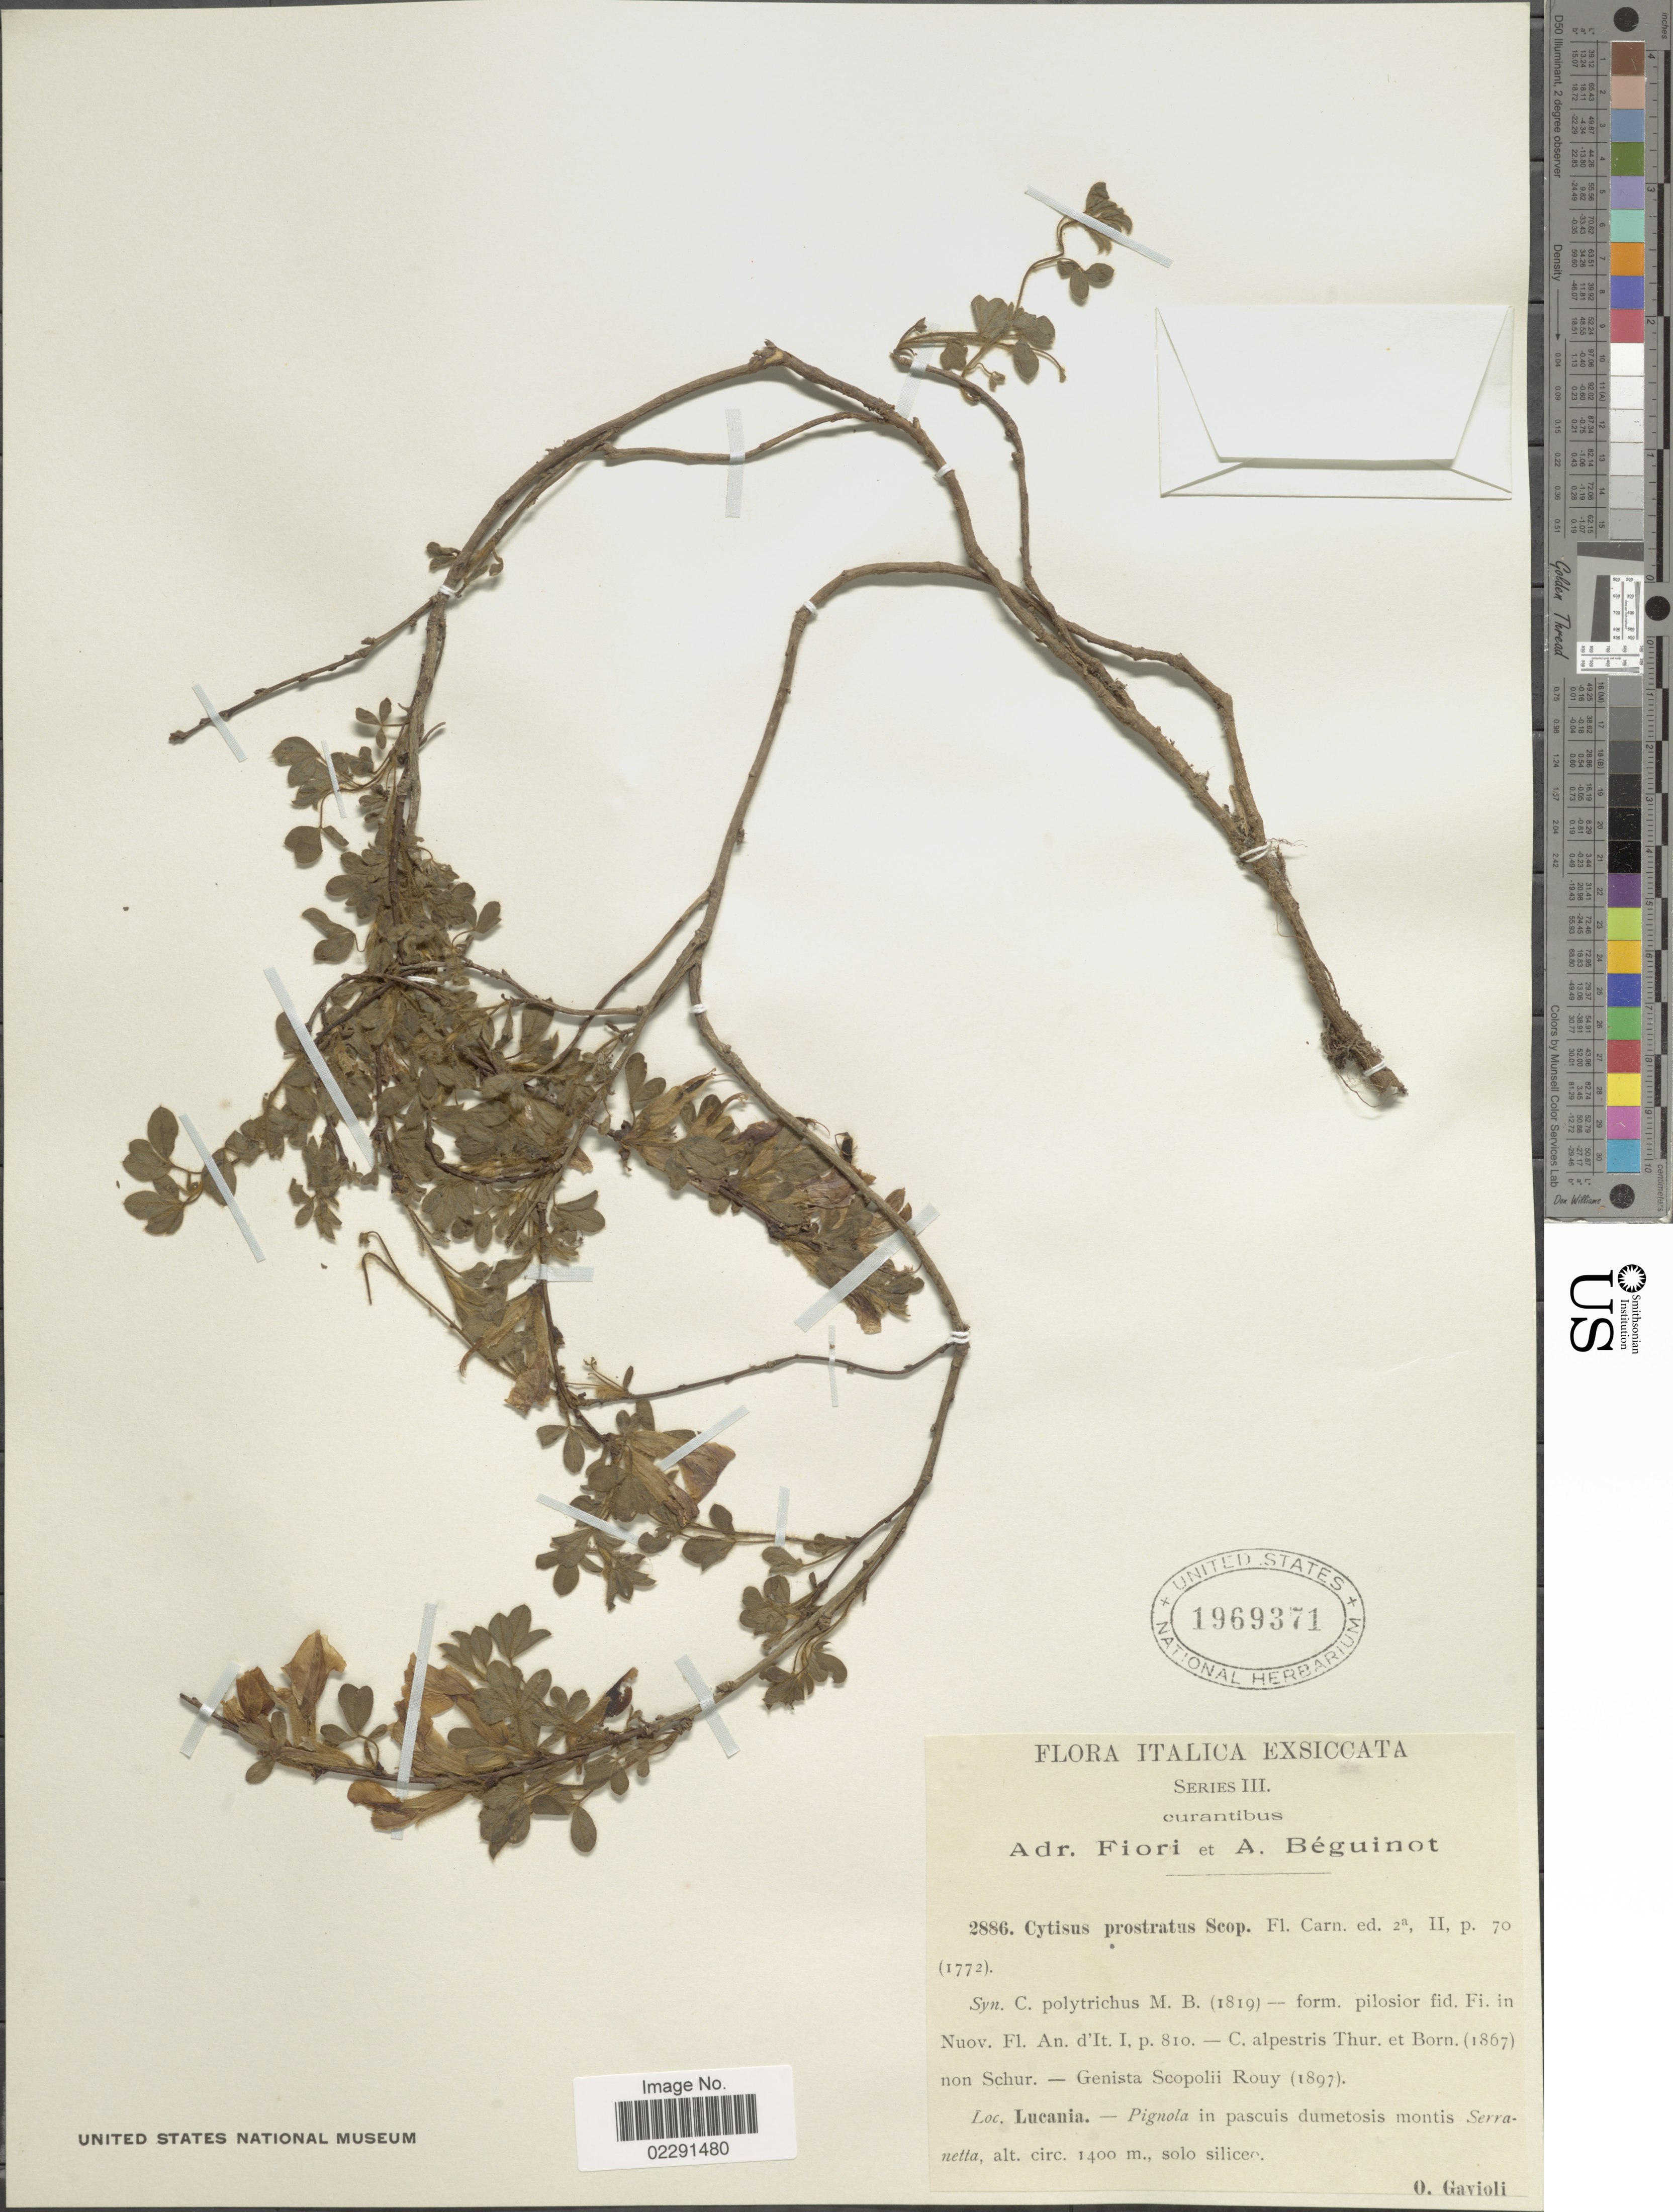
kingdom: Plantae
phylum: Tracheophyta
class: Magnoliopsida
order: Fabales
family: Fabaceae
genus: Cytisus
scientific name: Cytisus decumbens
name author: (Durande) Spach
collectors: O. Gavioli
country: Italy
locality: Italica exsiccata, Lucania-Pignola in pascuis dumetosis montis Serranetta.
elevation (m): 1400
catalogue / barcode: US 1969371